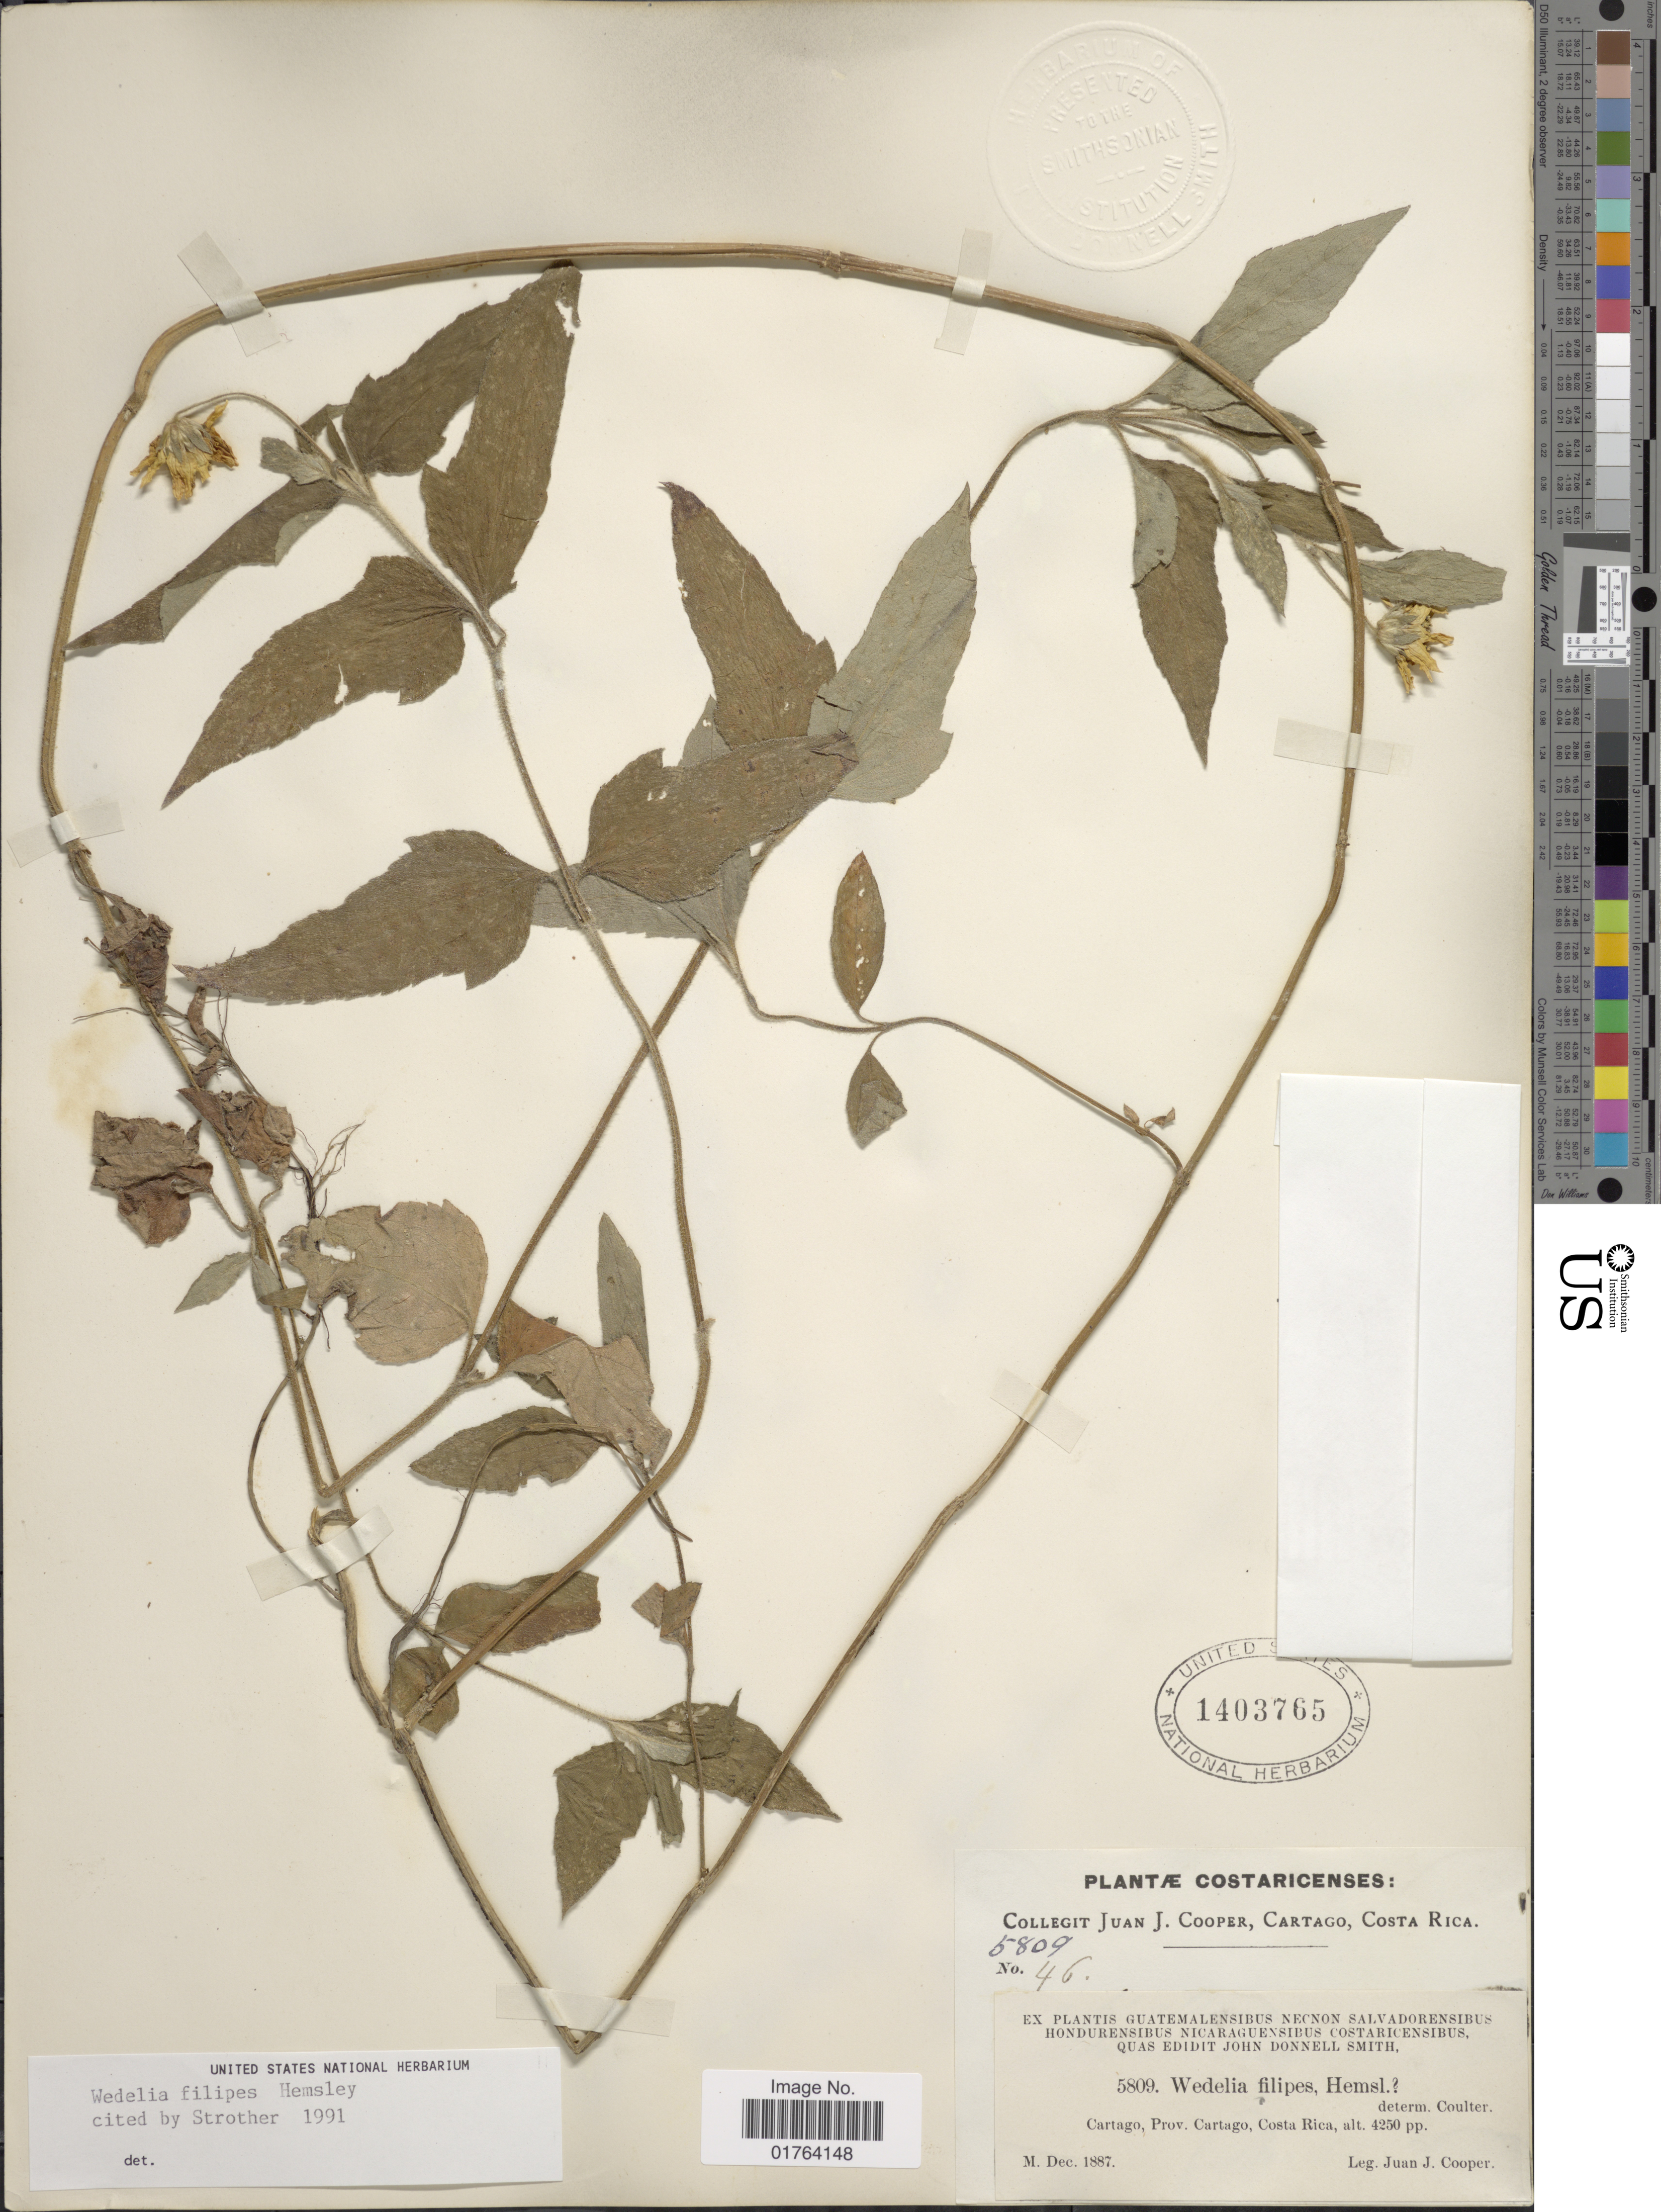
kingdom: Plantae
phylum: Tracheophyta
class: Magnoliopsida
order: Asterales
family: Asteraceae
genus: Wedelia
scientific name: Wedelia acapulcensis var. tehuantepecana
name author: (B.L. Turner) Strother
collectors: J. J. Cooper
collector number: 5809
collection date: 1887-12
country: Costa Rica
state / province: Cartago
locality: Cartago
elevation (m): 1295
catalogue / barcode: US 1403765